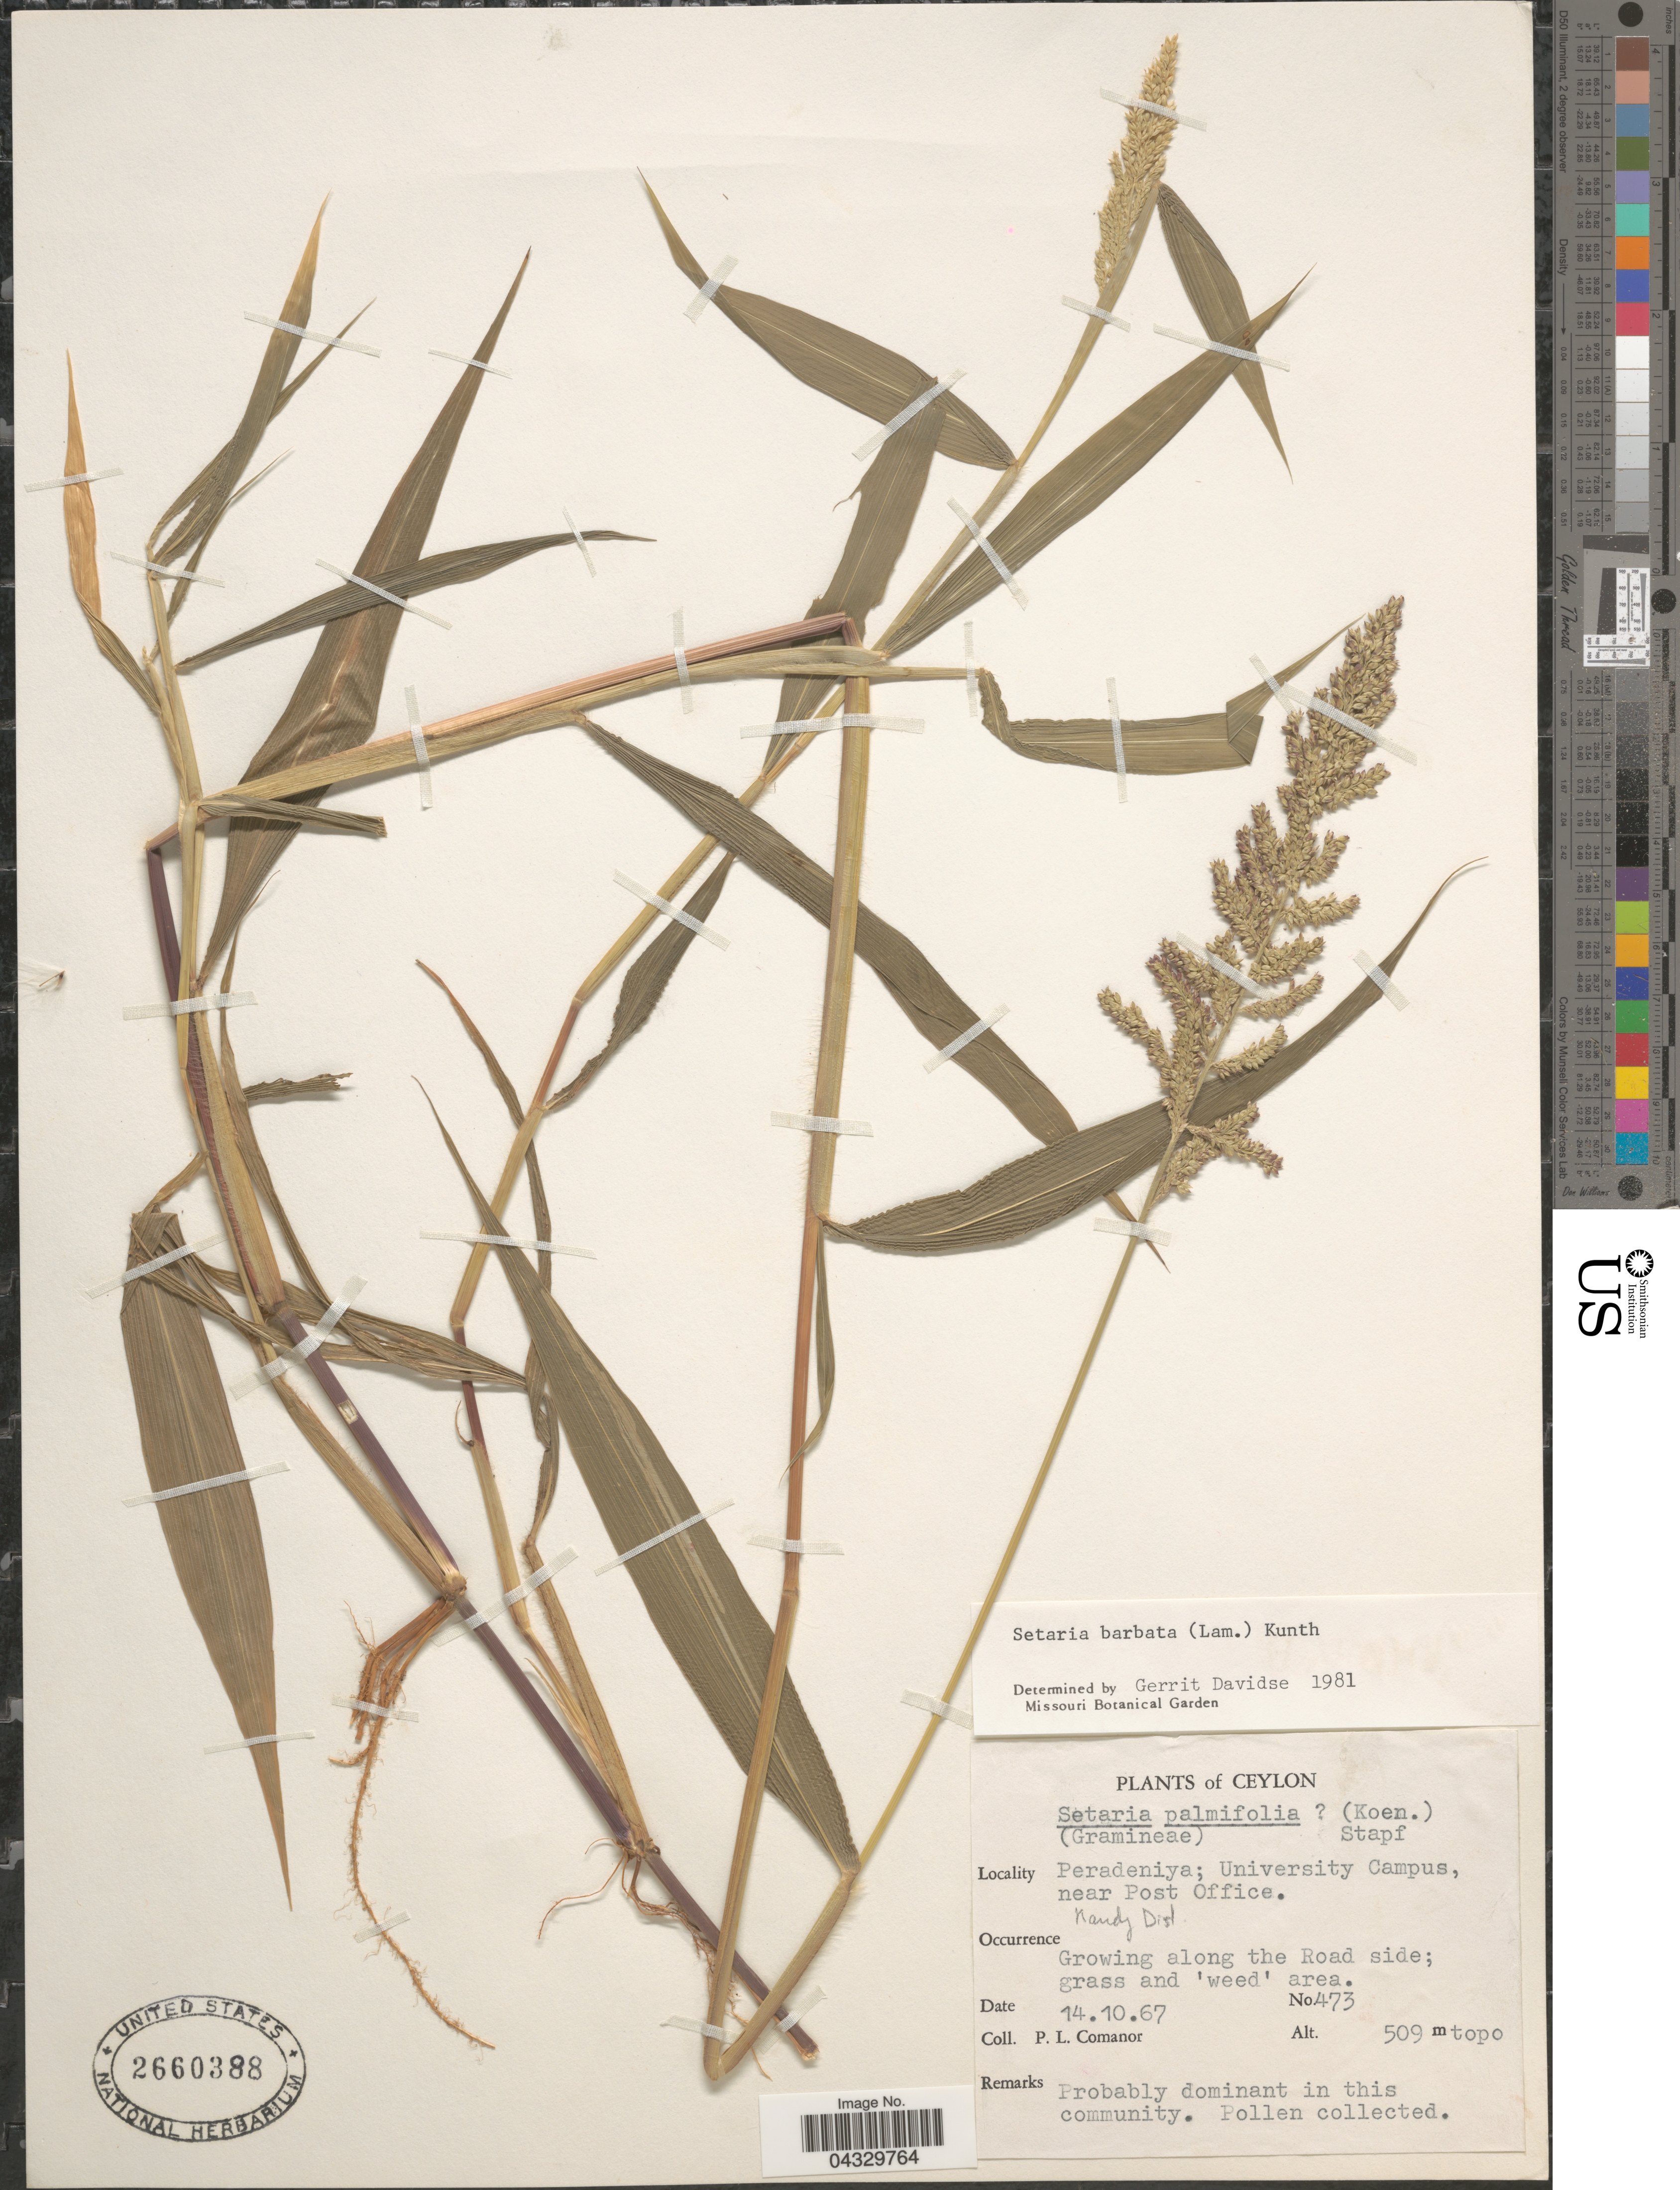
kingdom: Plantae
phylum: Tracheophyta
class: Liliopsida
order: Poales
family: Poaceae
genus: Setaria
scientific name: Setaria barbata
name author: (Lam.) Kunth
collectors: P. Comanor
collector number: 473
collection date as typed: Transcribed d/m/y: 14/10/67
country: Sri Lanka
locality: Ceylon. Peradeniya; University Campus, near Post Office. Kandy Dist. Growing along the Road side.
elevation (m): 509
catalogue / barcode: US 2660388